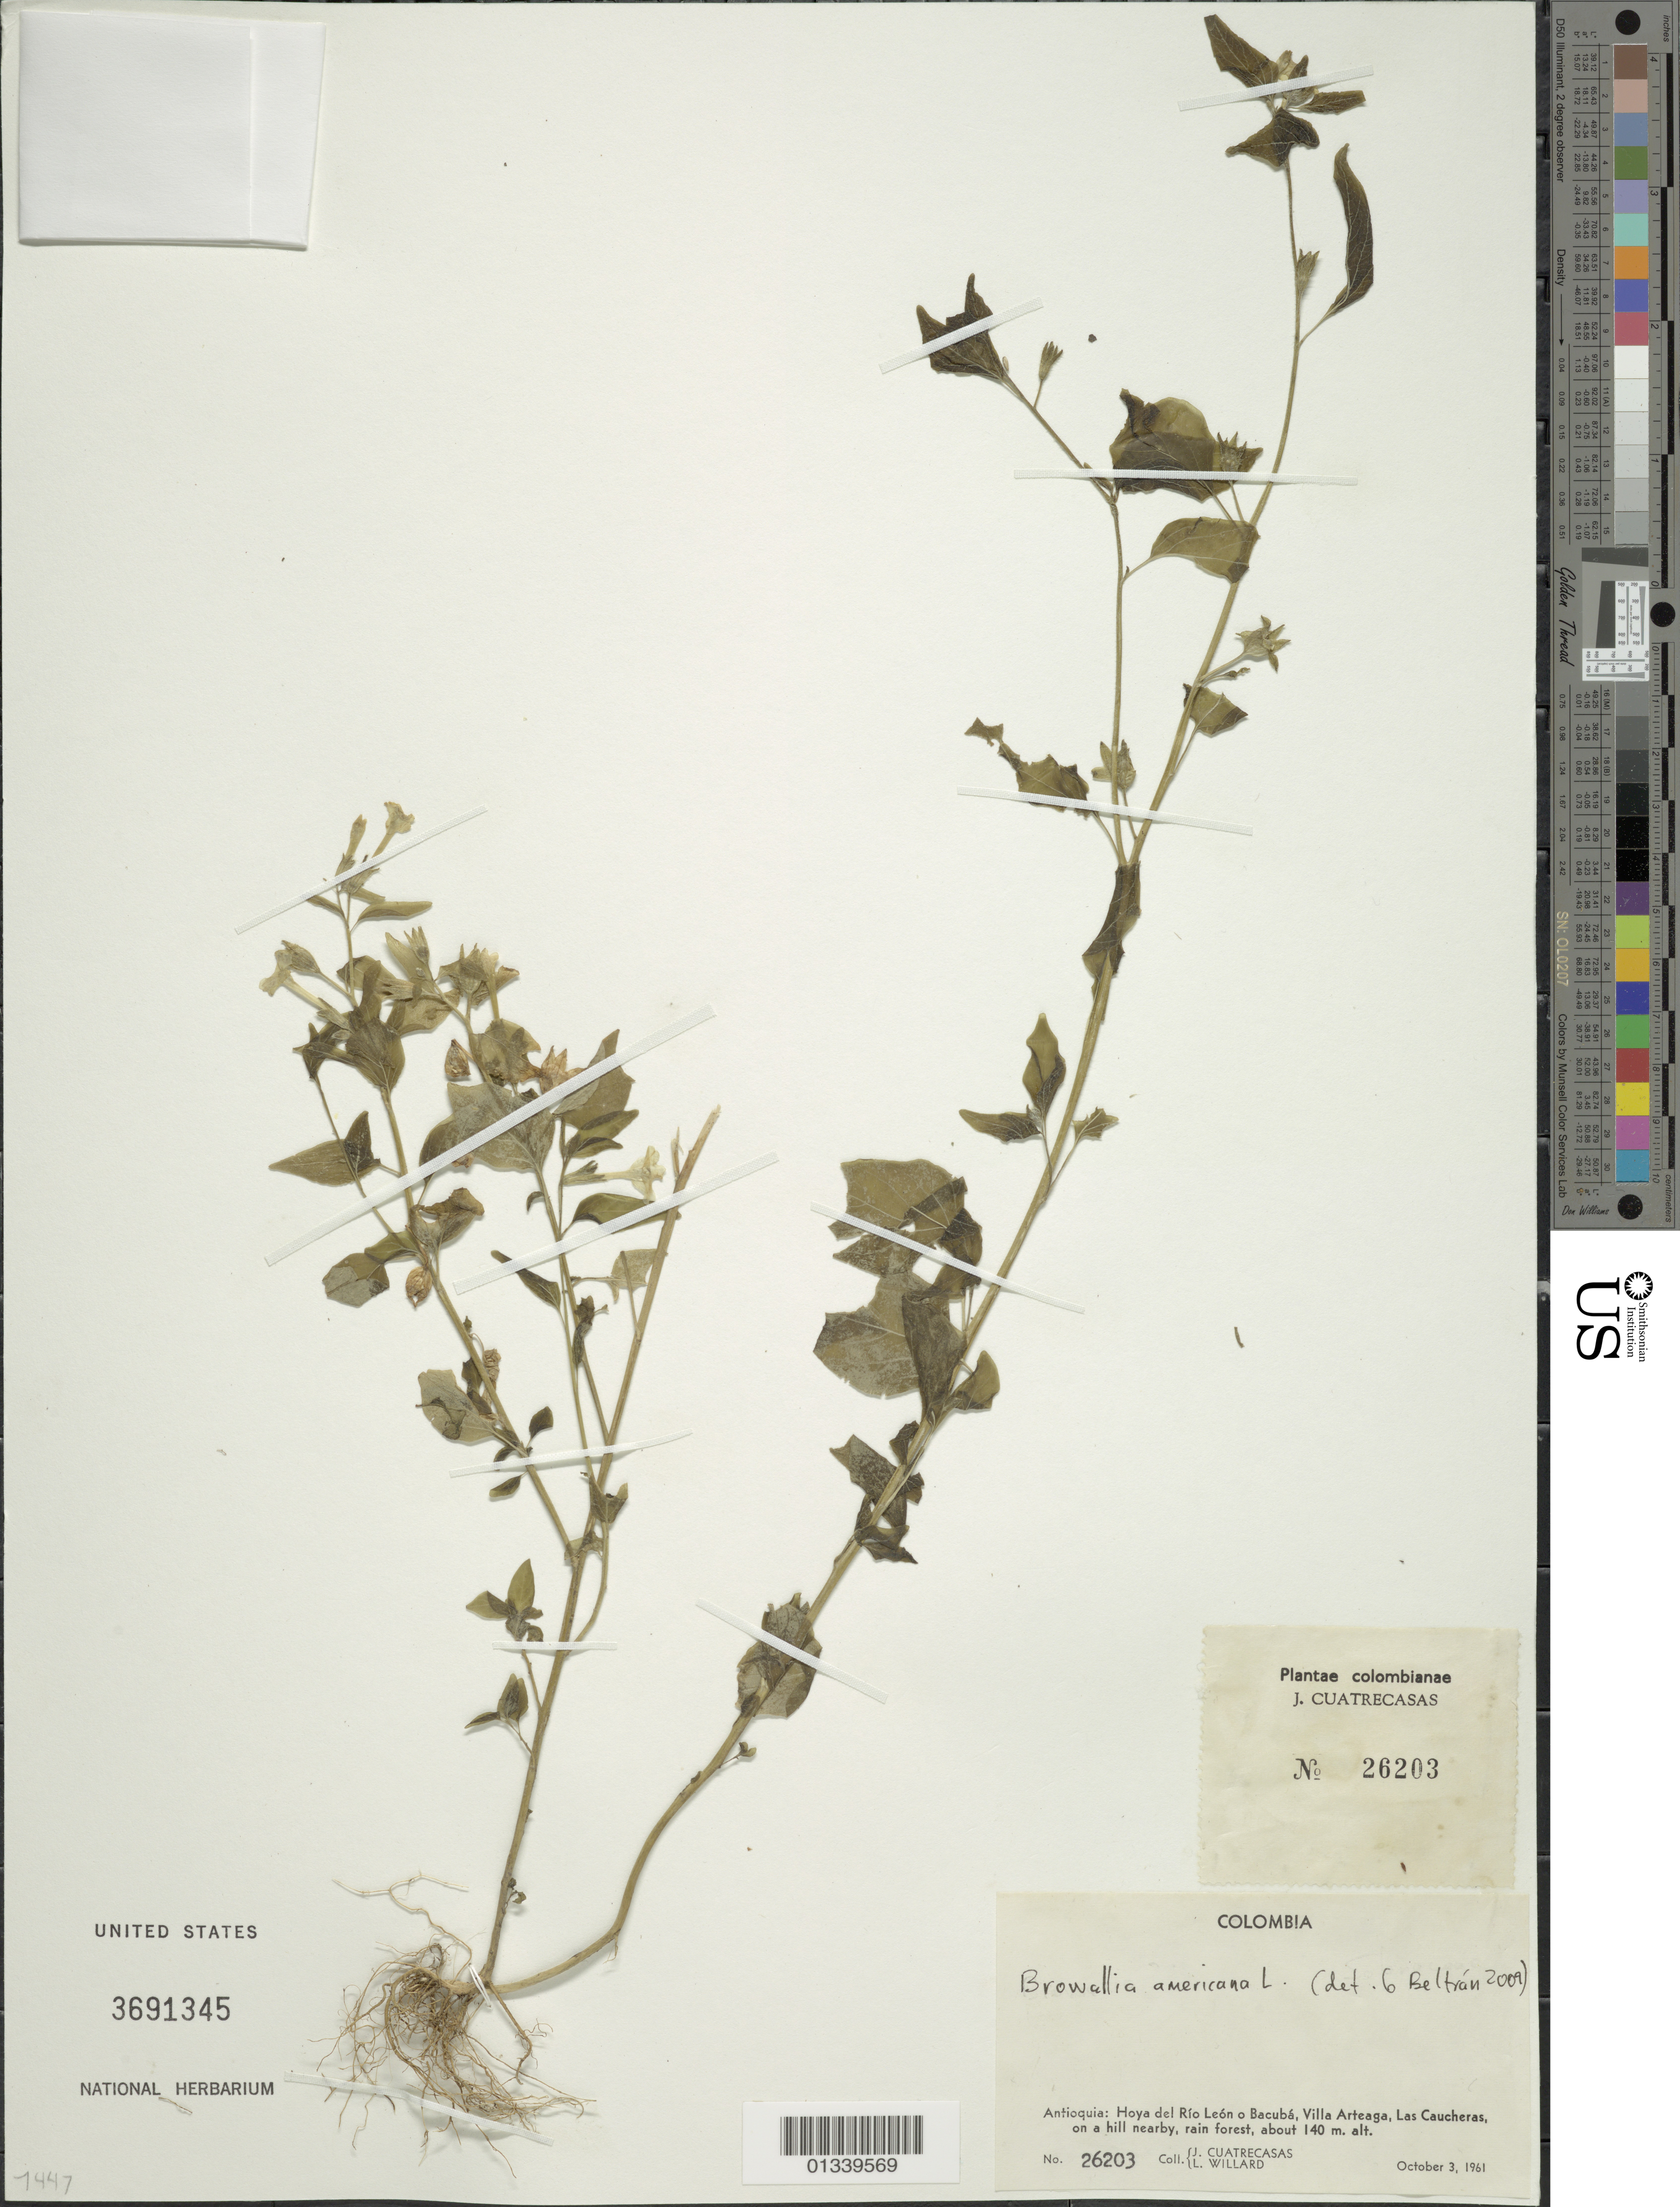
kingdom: Plantae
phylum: Tracheophyta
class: Magnoliopsida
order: Solanales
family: Solanaceae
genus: Browallia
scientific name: Browallia americana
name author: L.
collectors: J. Cuatrecasas & L. Willard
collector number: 26203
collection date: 1961-10-03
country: Colombia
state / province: Antioquia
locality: Hoya del Rio Leon o Bacuba, Villa Arteaga, Las Caucheras, on a hill nearby.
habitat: Relics of forests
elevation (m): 140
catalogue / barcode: US 3691345